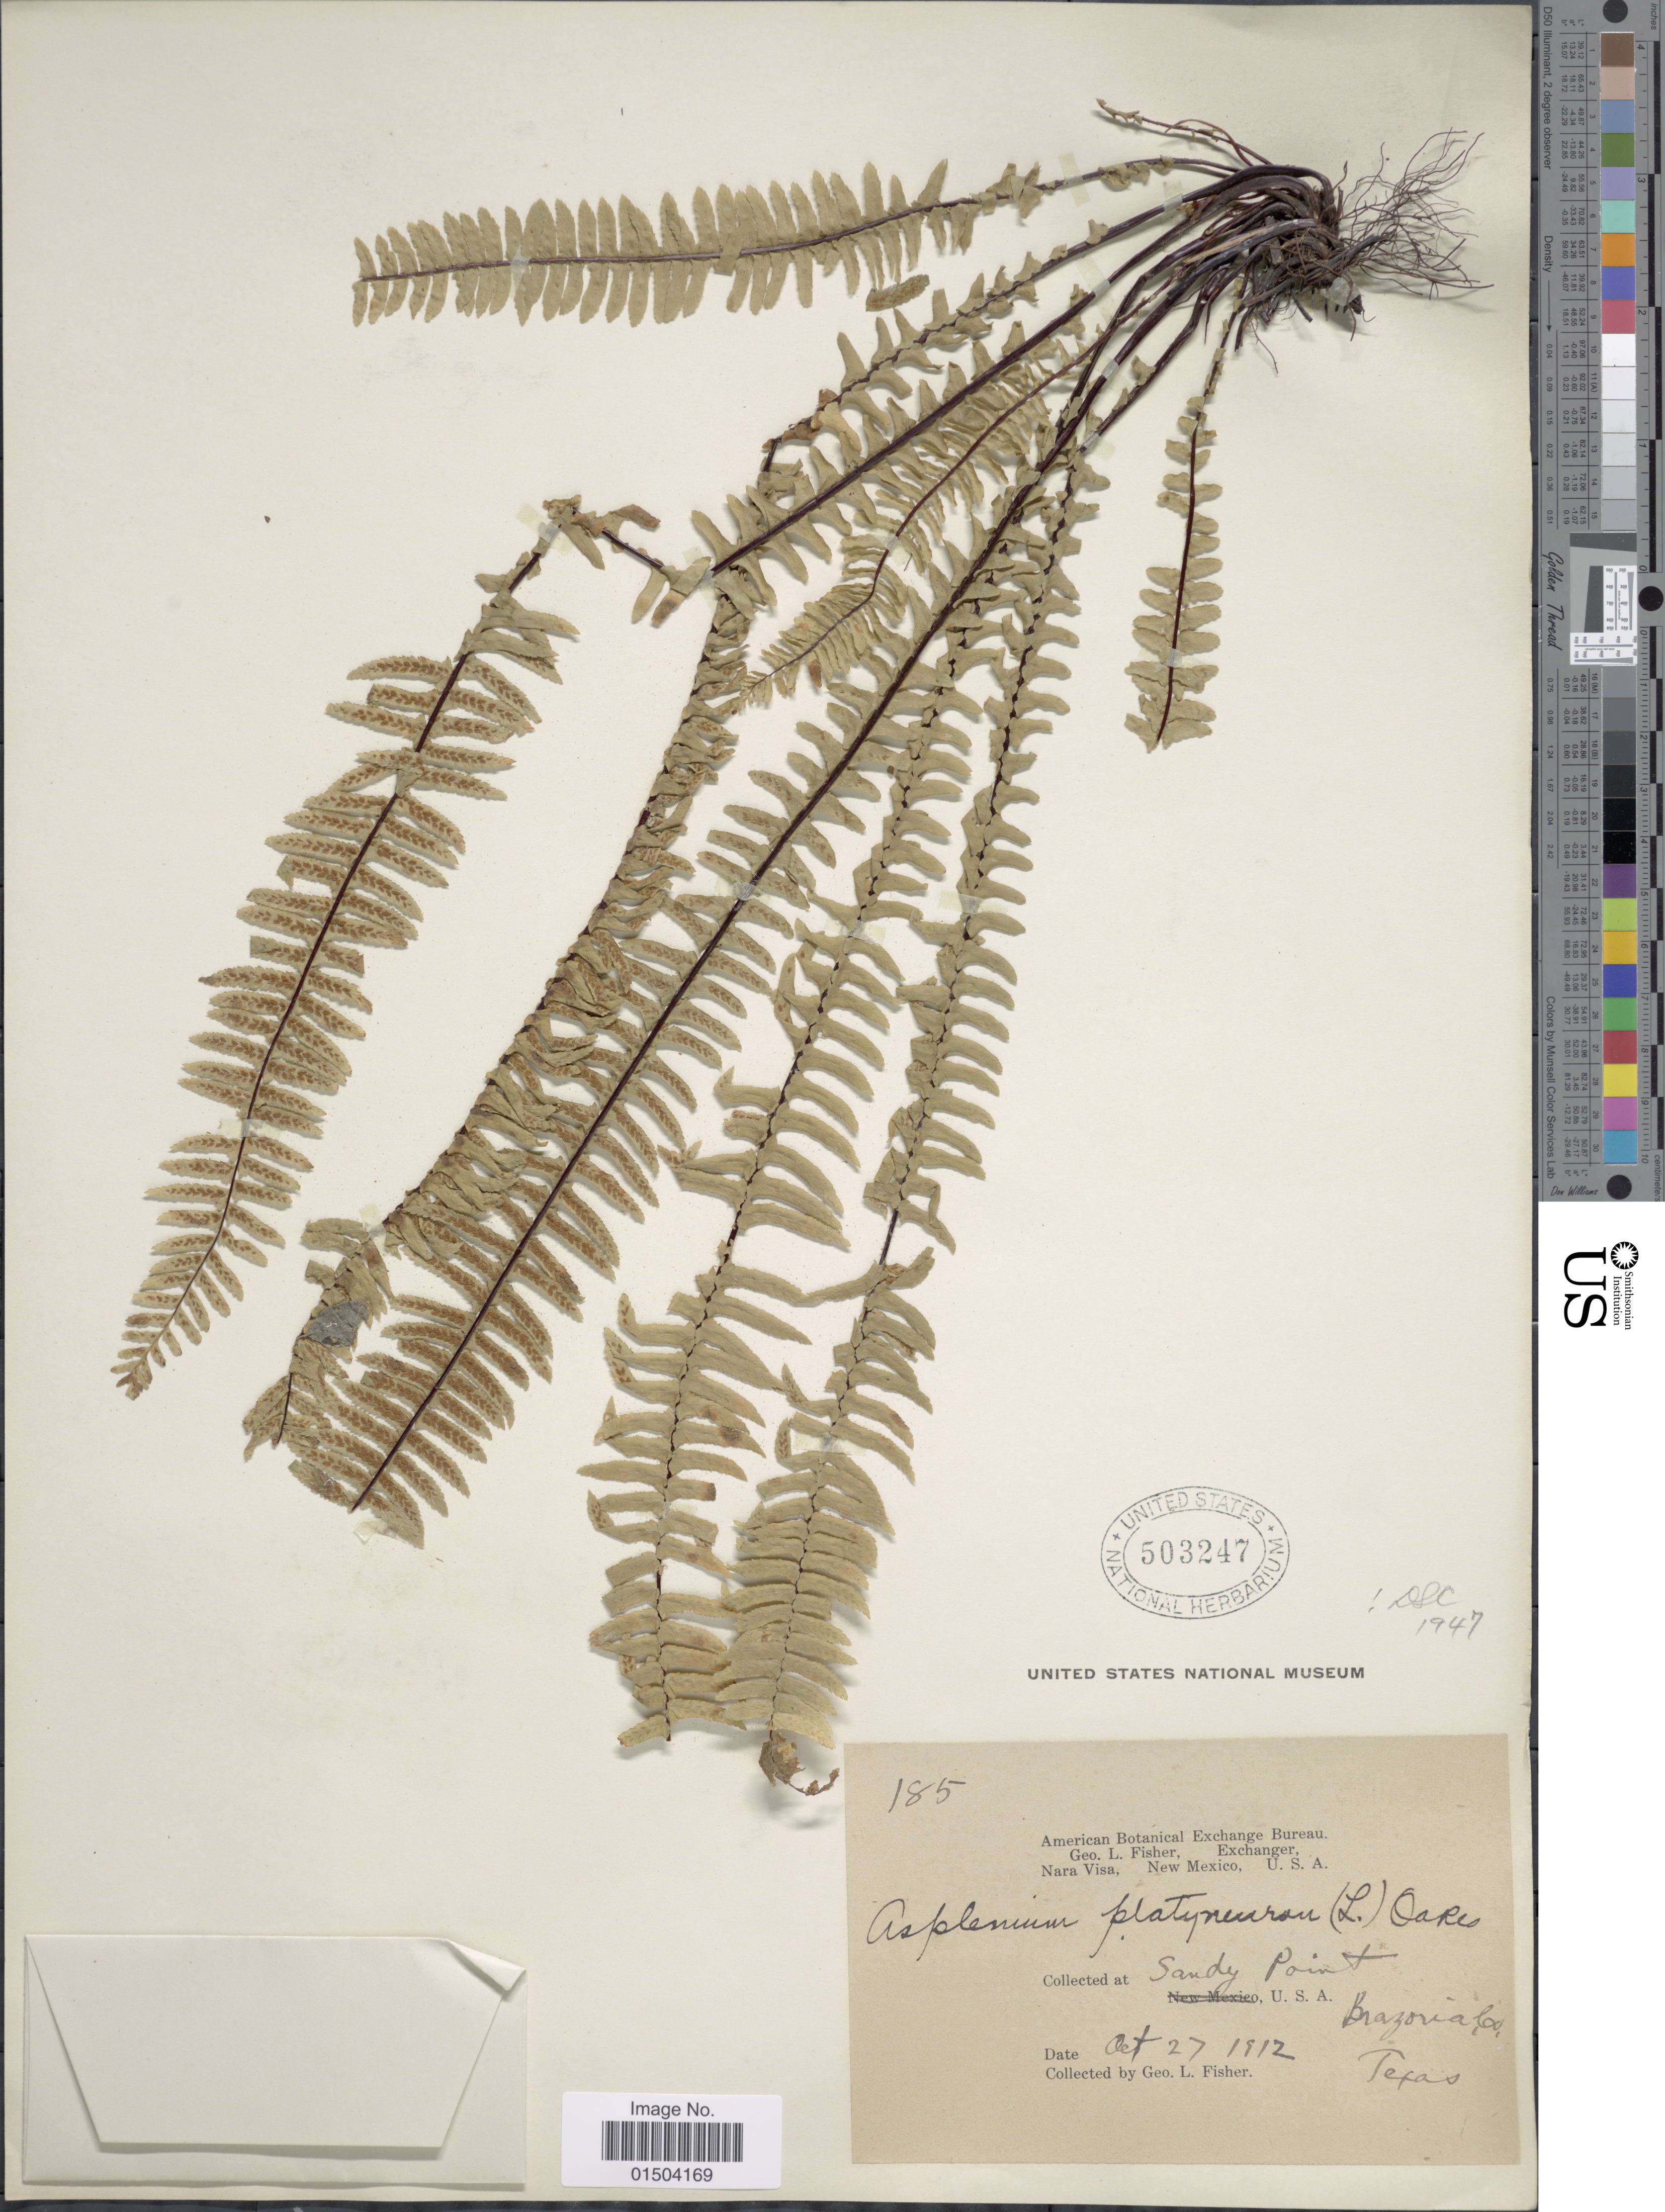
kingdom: Plantae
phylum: Tracheophyta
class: Polypodiopsida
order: Polypodiales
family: Aspleniaceae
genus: Asplenium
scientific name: Asplenium platyneuron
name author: (L.) Britton, Stearns & Poggenb.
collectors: G. L. Fisher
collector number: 185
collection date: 1912-10-27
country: United States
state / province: Texas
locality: Sandy Point, Brazoria Co.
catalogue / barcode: US 503247